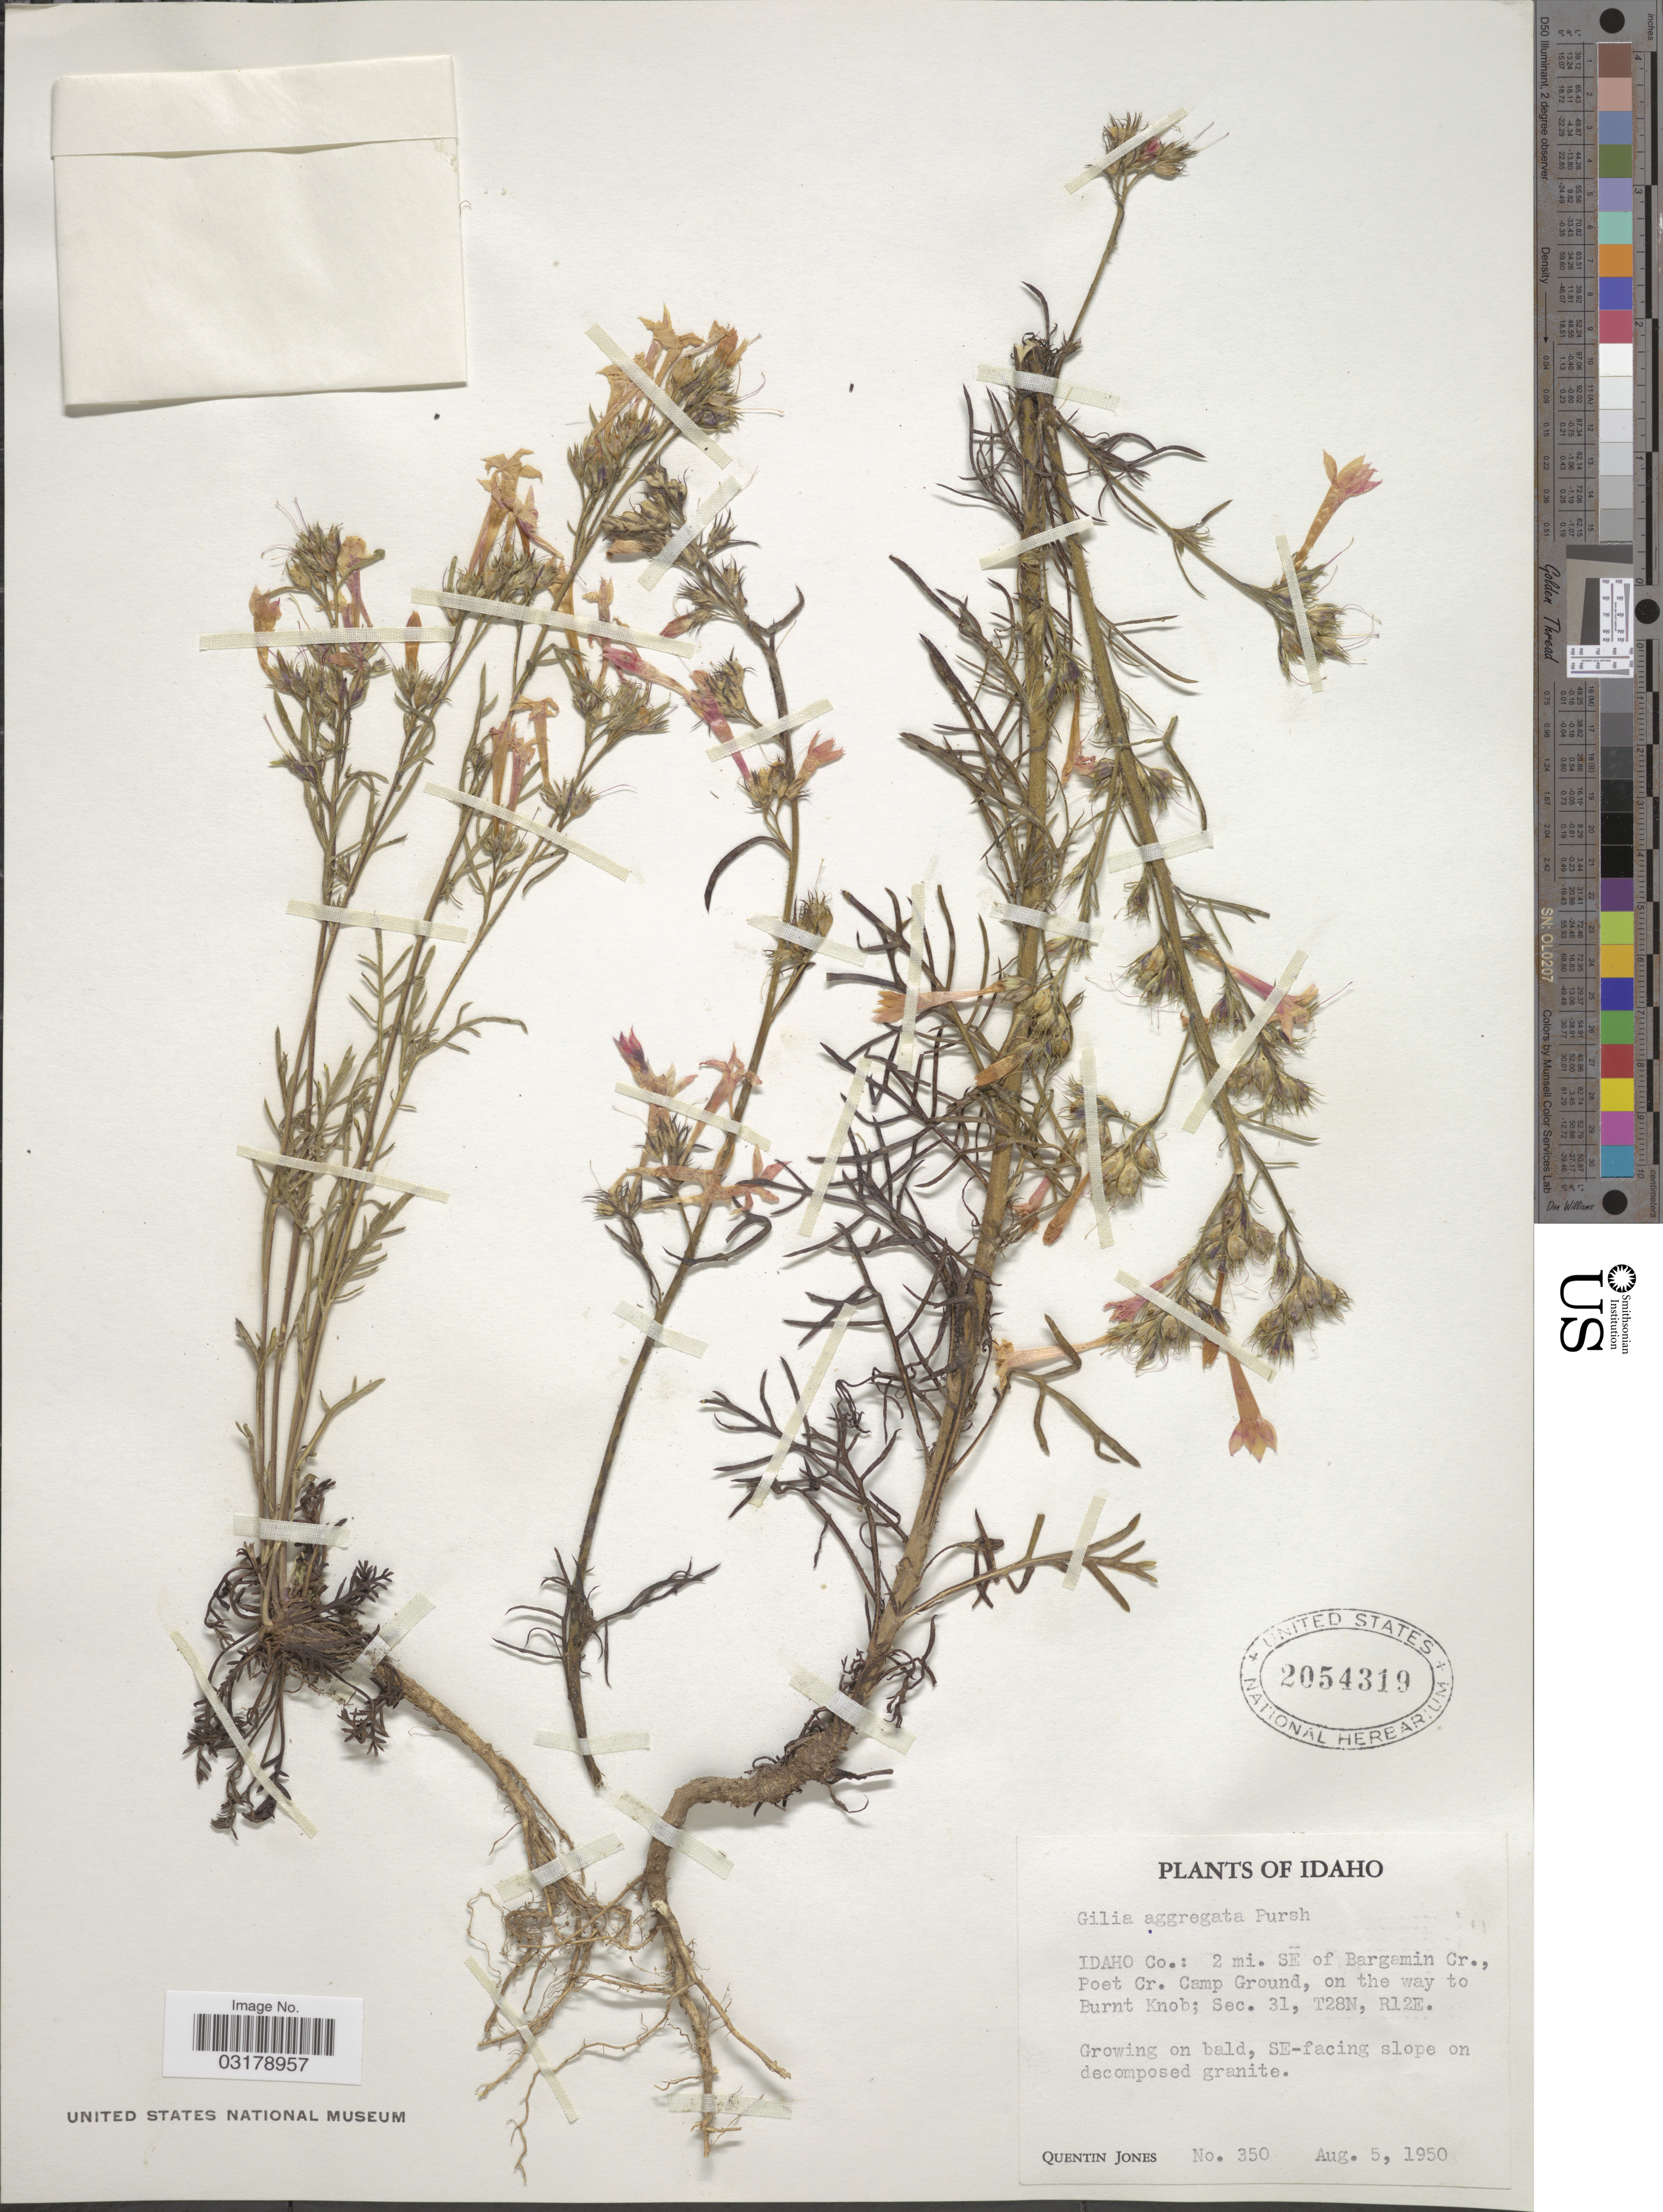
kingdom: Plantae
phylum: Tracheophyta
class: Magnoliopsida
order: Ericales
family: Polemoniaceae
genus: Ipomopsis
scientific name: Ipomopsis aggregata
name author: (Pursh) V.E. Grant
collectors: Q. Jones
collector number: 350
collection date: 1950-08-05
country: United States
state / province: Idaho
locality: Idaho Co.: 2 mi. SE of Bargamin Cr., Poet Cr. Camp Ground, on the way to Burnt Knob; Sec. 31, T28N, R12E.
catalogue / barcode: US 2054319